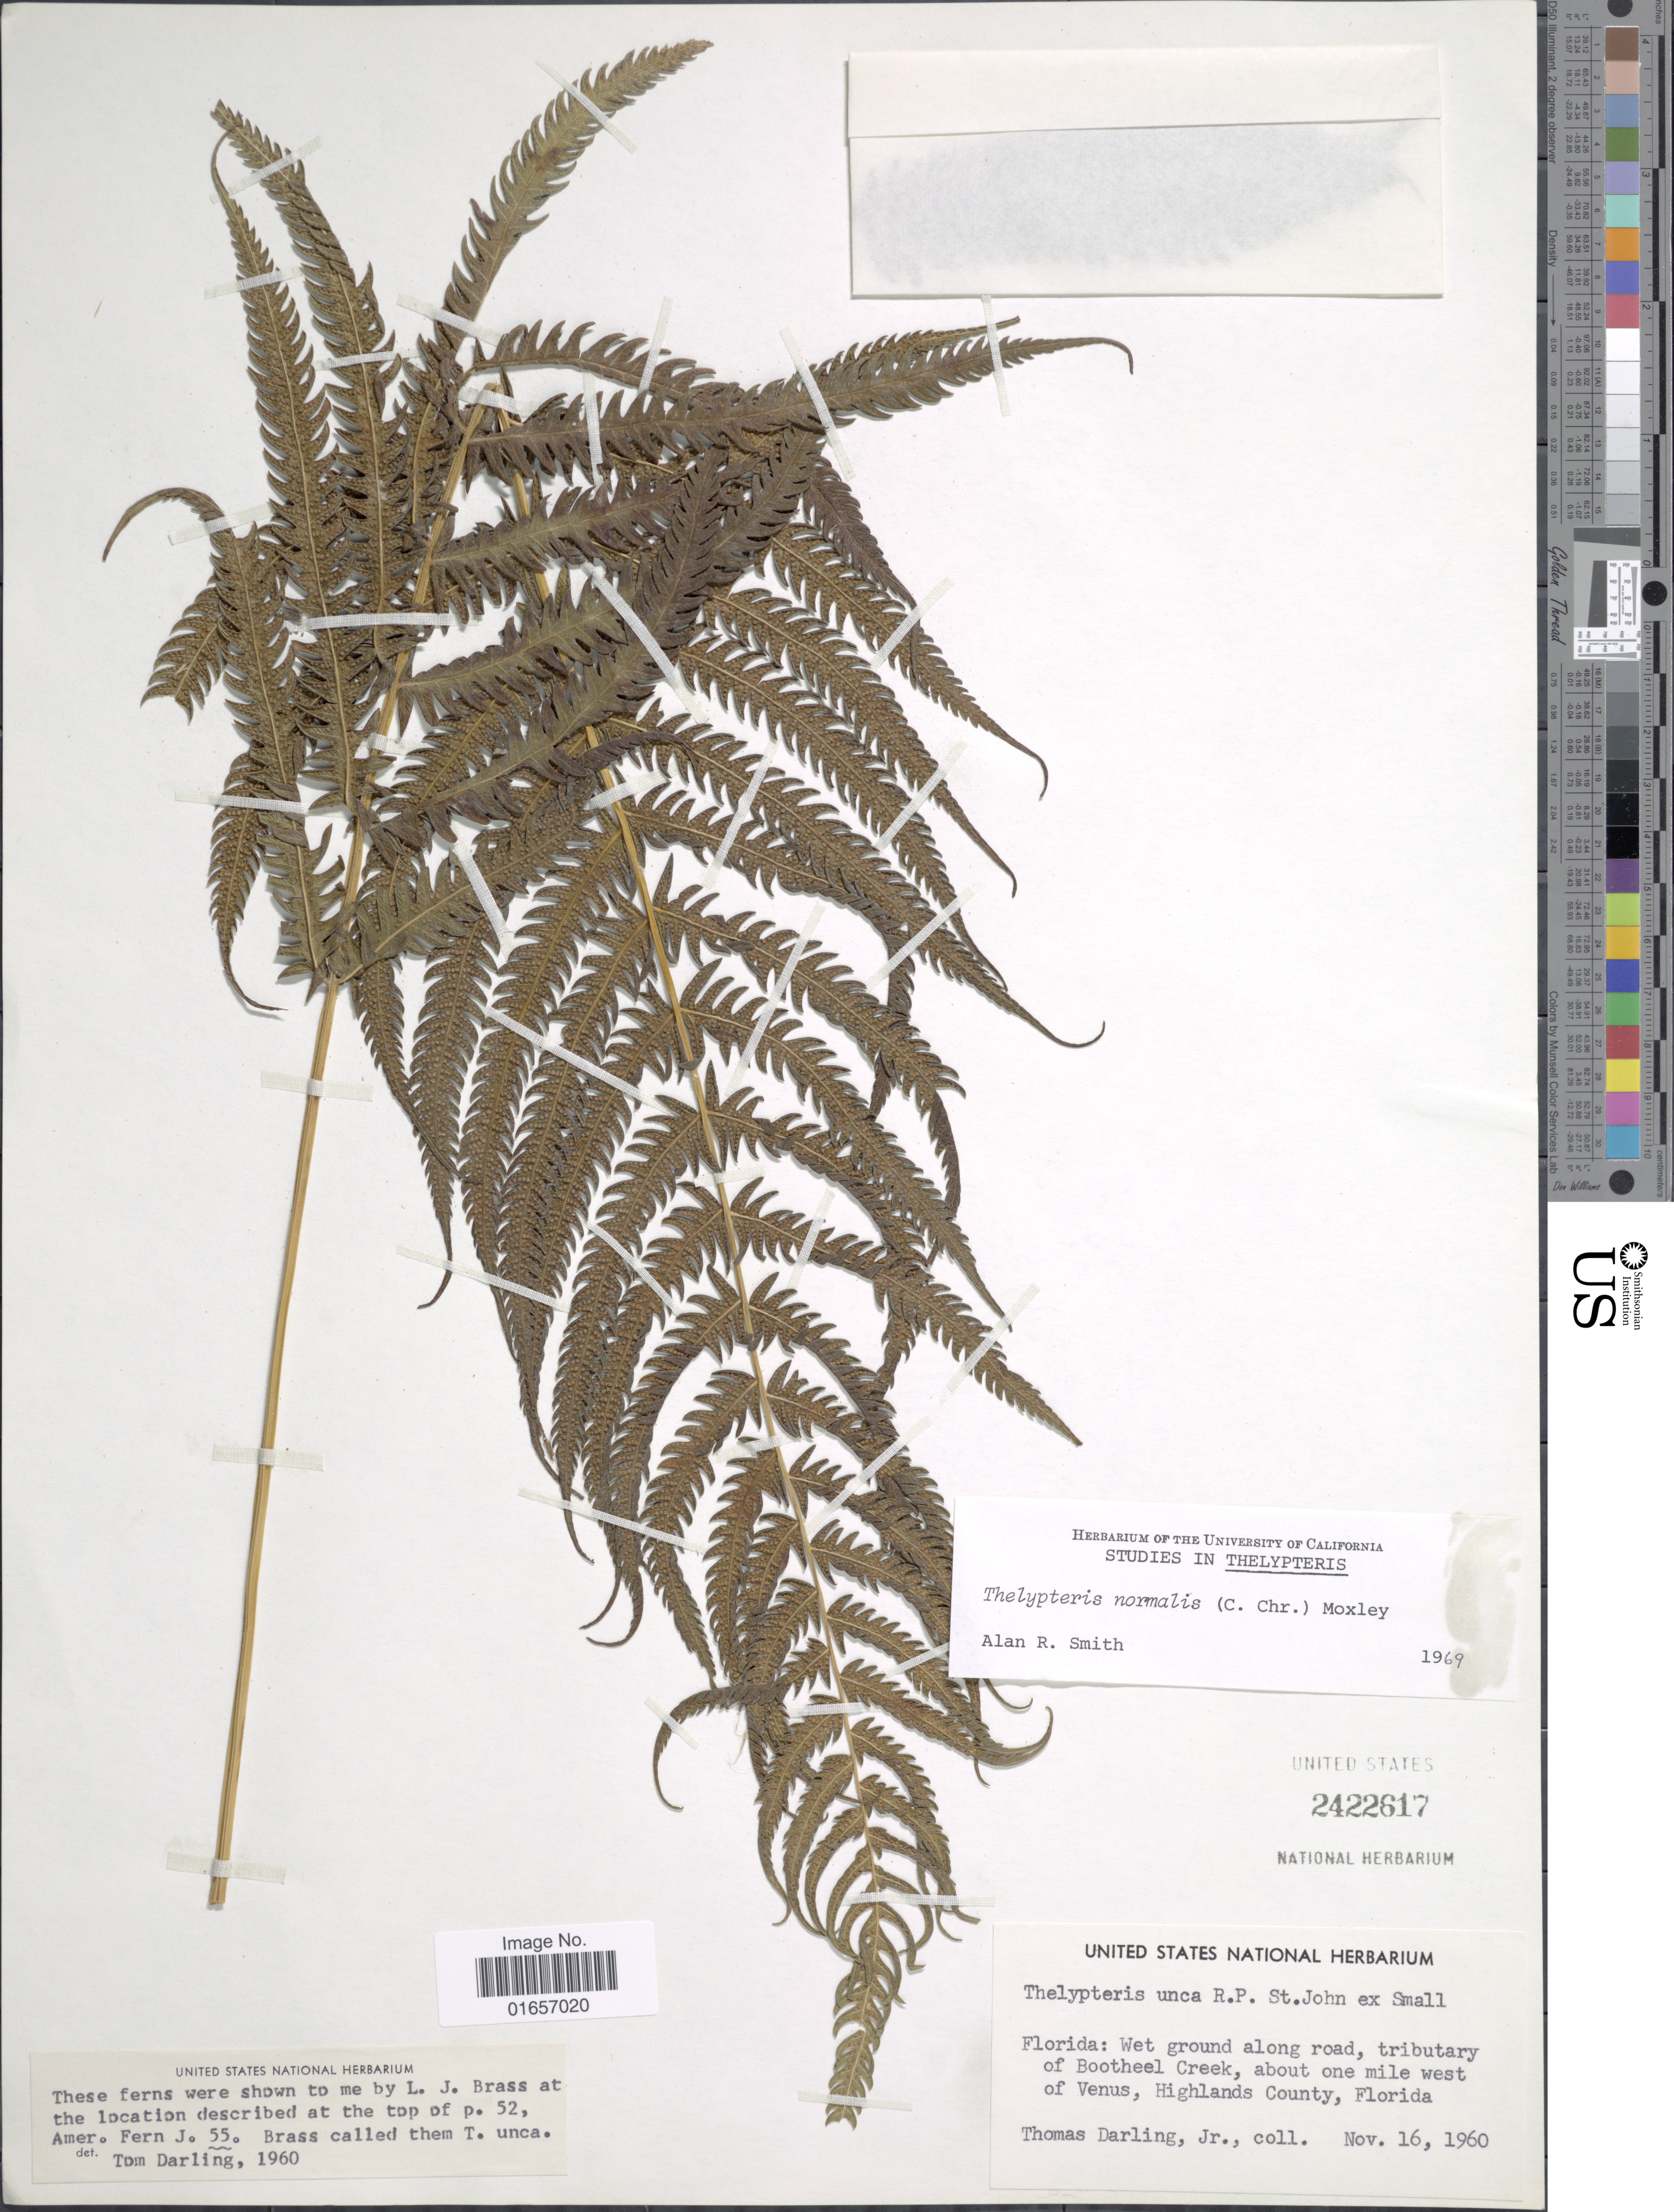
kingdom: Plantae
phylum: Tracheophyta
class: Polypodiopsida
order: Polypodiales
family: Thelypteridaceae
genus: Christella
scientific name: Christella kunthii comb. ined.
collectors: T. Darling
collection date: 1960-11-16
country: United States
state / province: Florida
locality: Wet ground along road, tributary of Bootheel Creek, about one mile west of Venus, Highlands County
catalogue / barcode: US 2422617